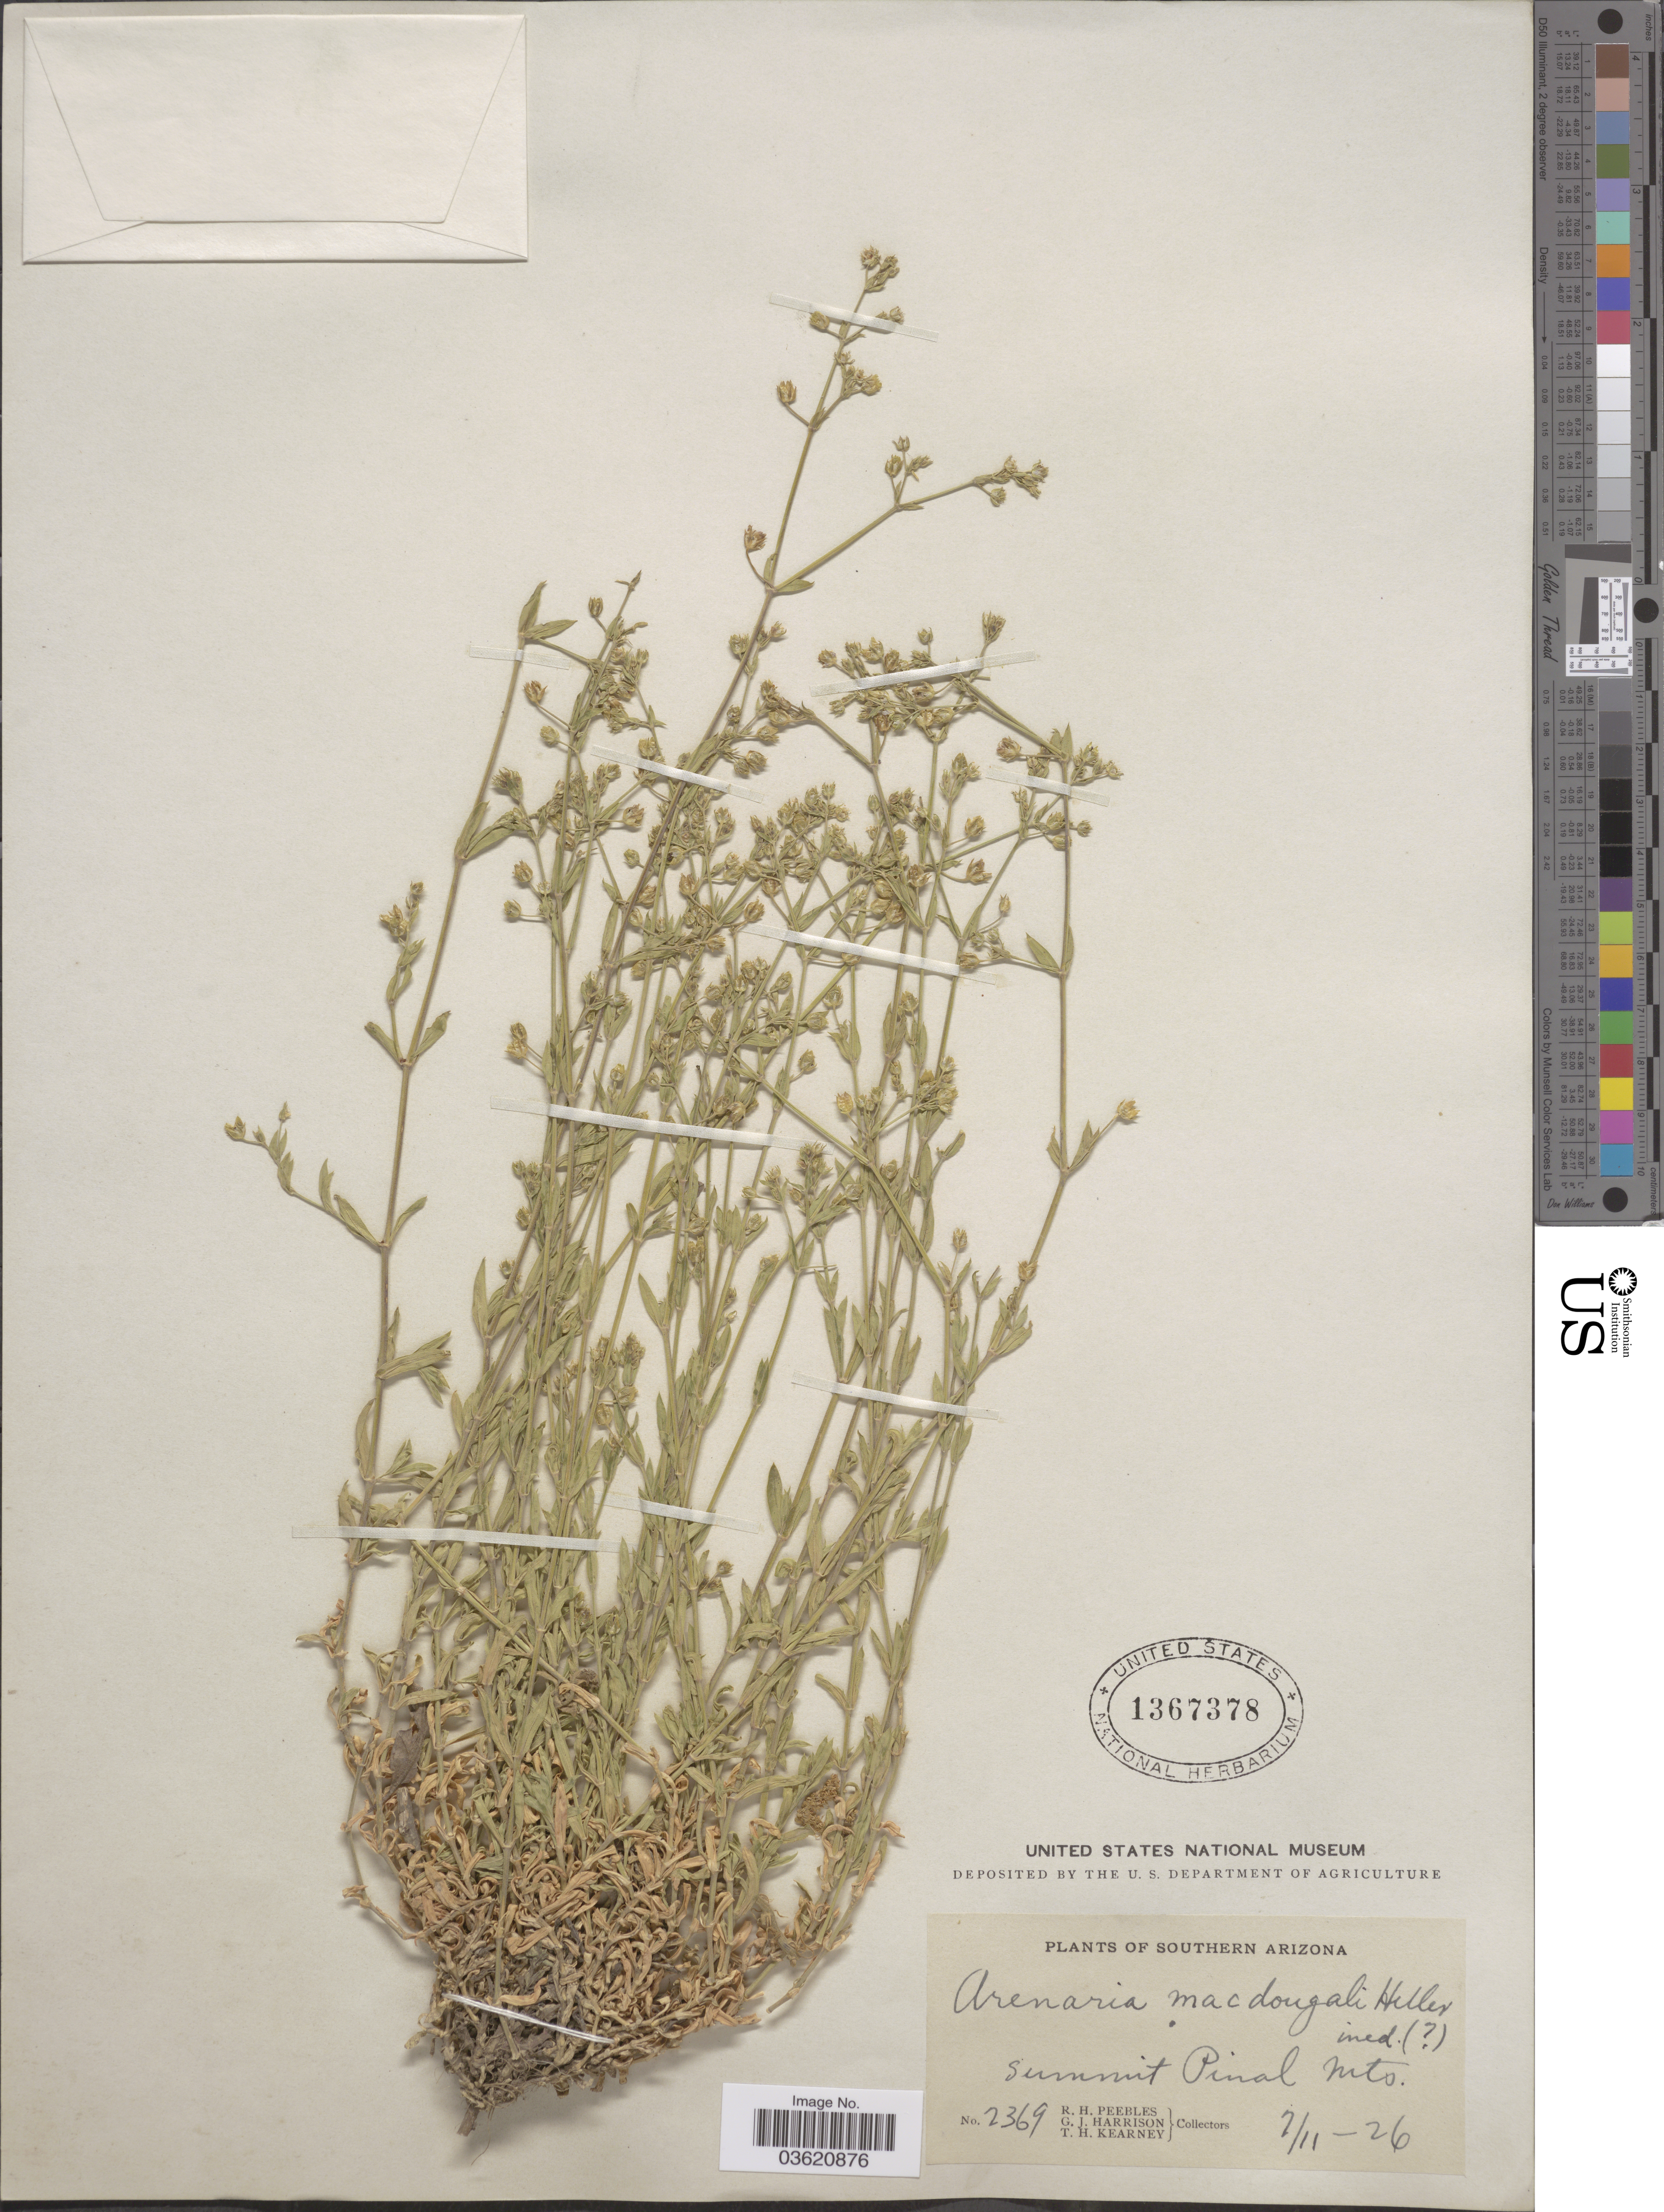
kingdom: Plantae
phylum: Tracheophyta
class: Magnoliopsida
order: Caryophyllales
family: Caryophyllaceae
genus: Arenaria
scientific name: Arenaria macdougalii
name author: A. Heller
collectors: R. H. Peebles, G. J. Harrison & T. H. Kearney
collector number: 2369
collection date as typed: Transcribed d/m/y: 11/7/26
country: United States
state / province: Arizona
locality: Southern Arizona. Summit Pinal Mts.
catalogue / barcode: US 1367378